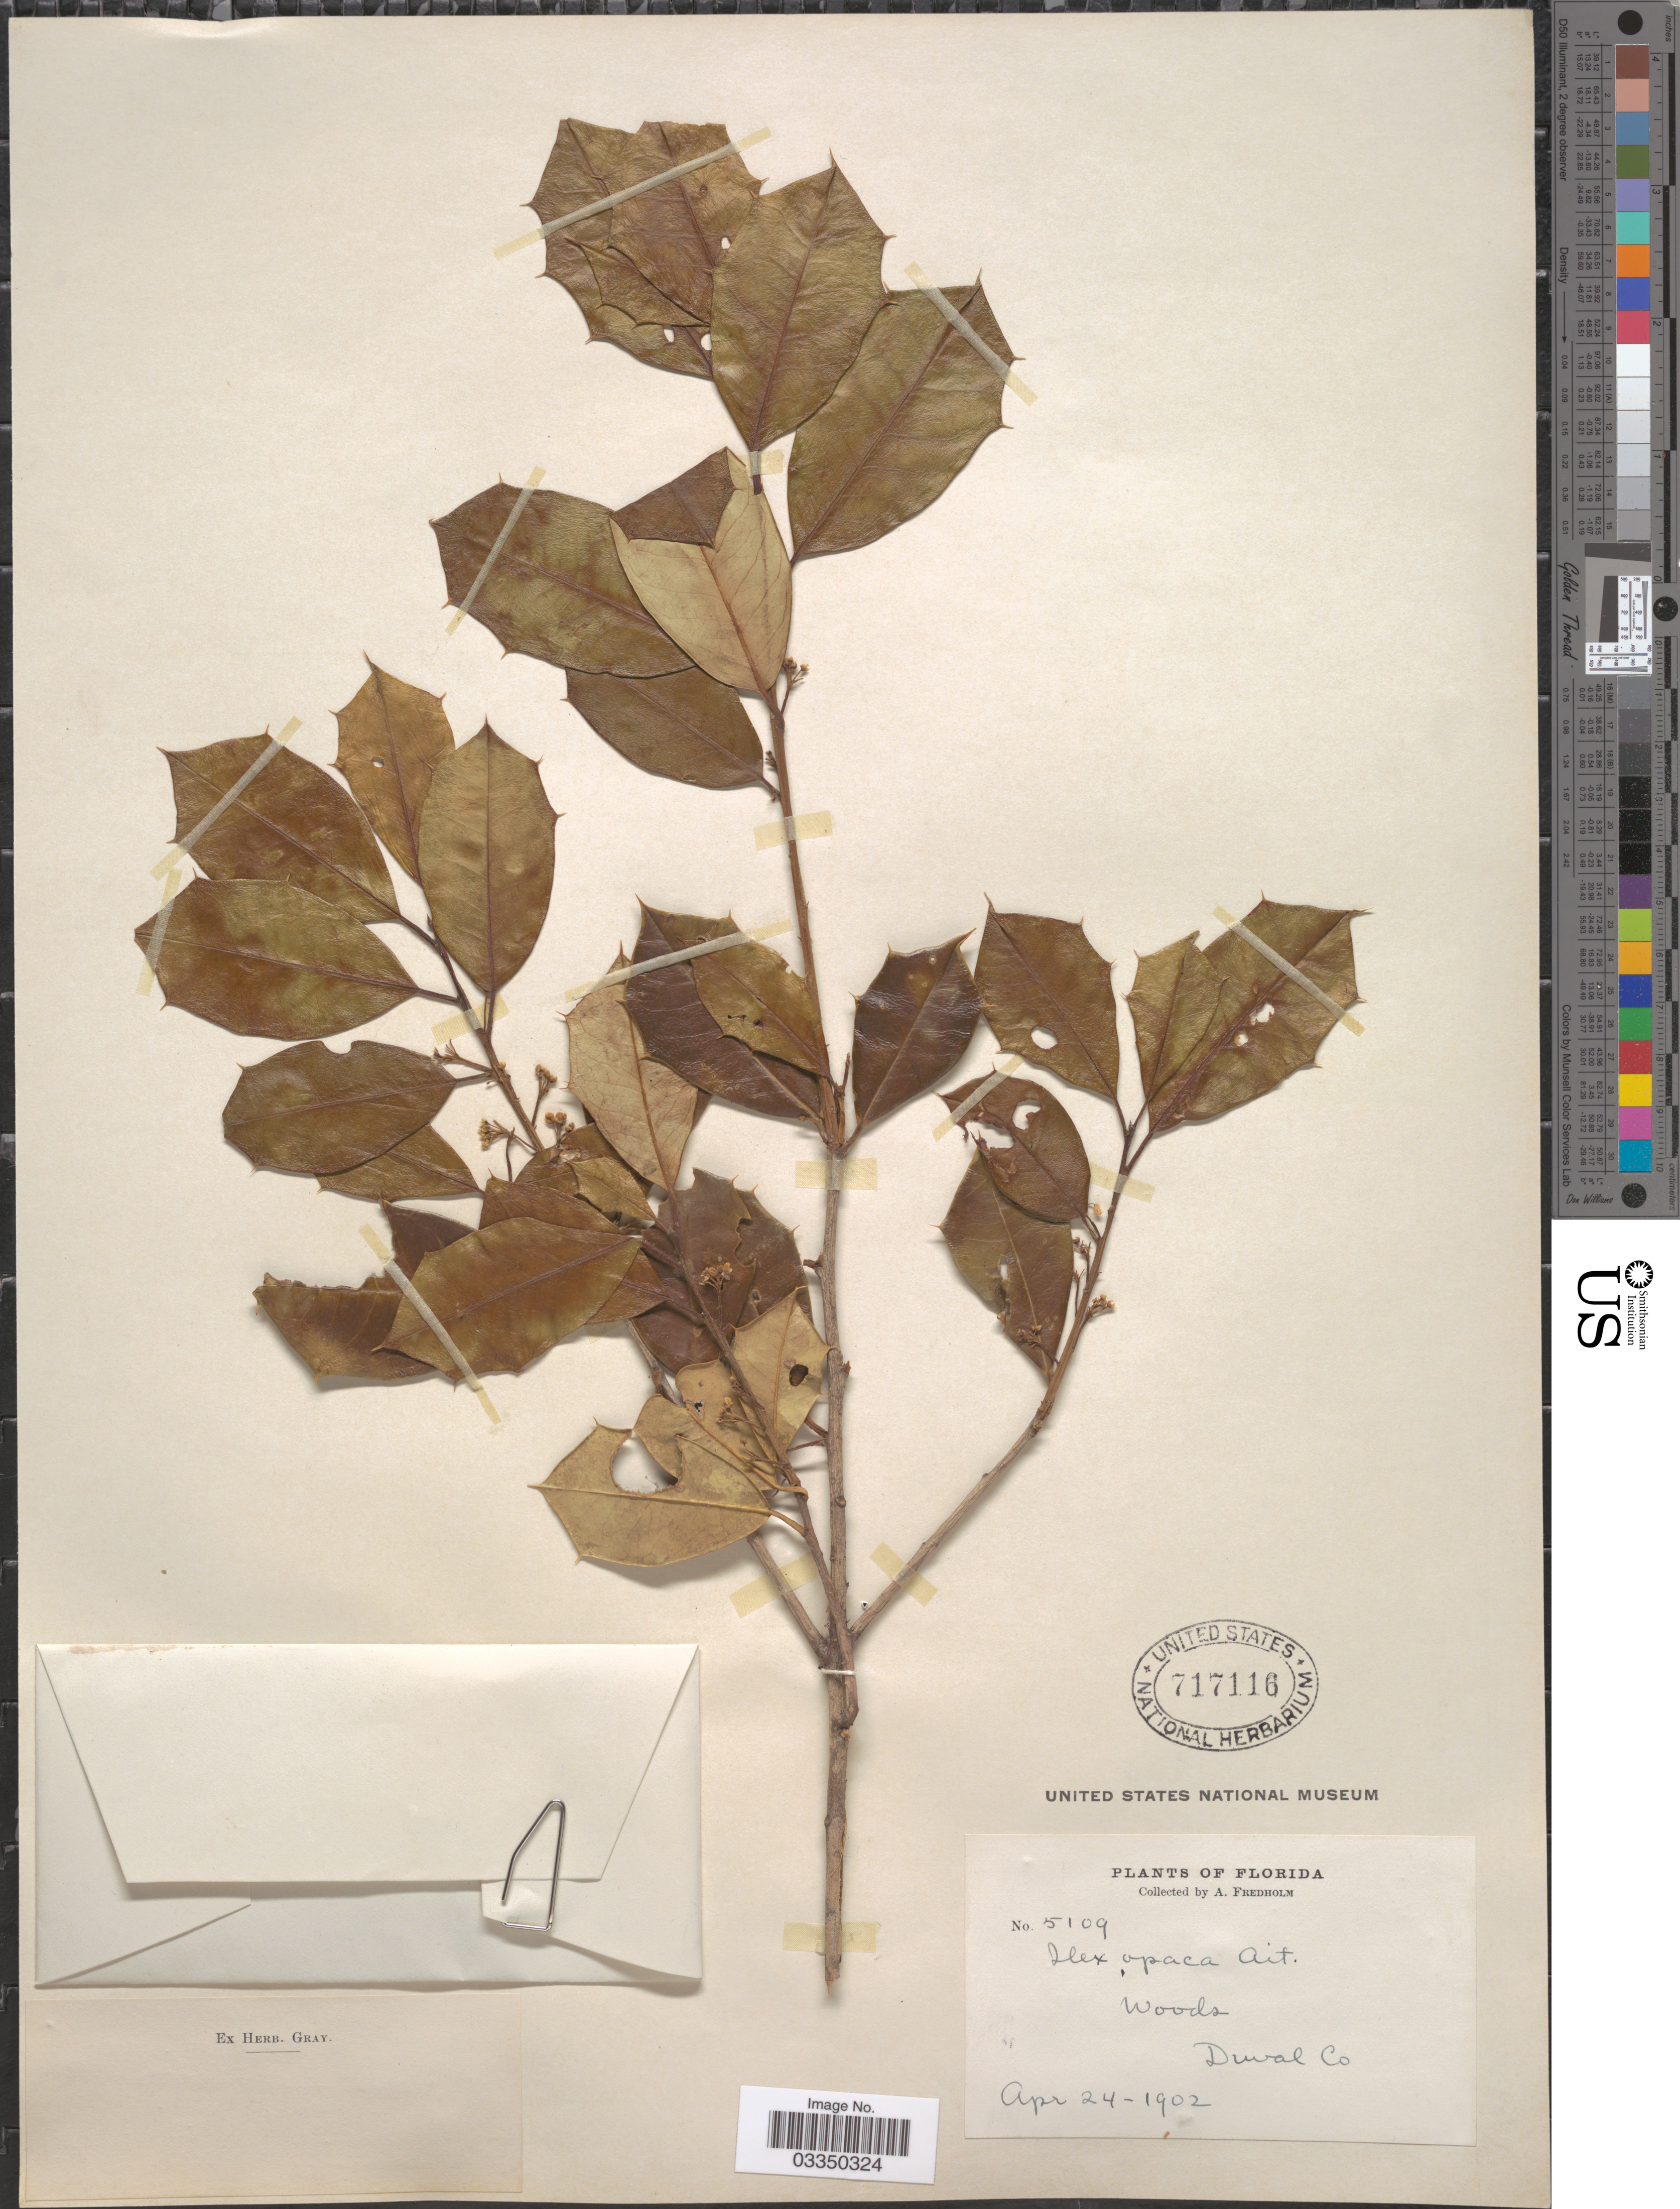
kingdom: Plantae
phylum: Tracheophyta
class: Magnoliopsida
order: Aquifoliales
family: Aquifoliaceae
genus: Ilex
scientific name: Ilex opaca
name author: Aiton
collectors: A. Fredholm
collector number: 5109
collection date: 1902-04-24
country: United States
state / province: Florida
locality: Duval Co.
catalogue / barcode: US 717116